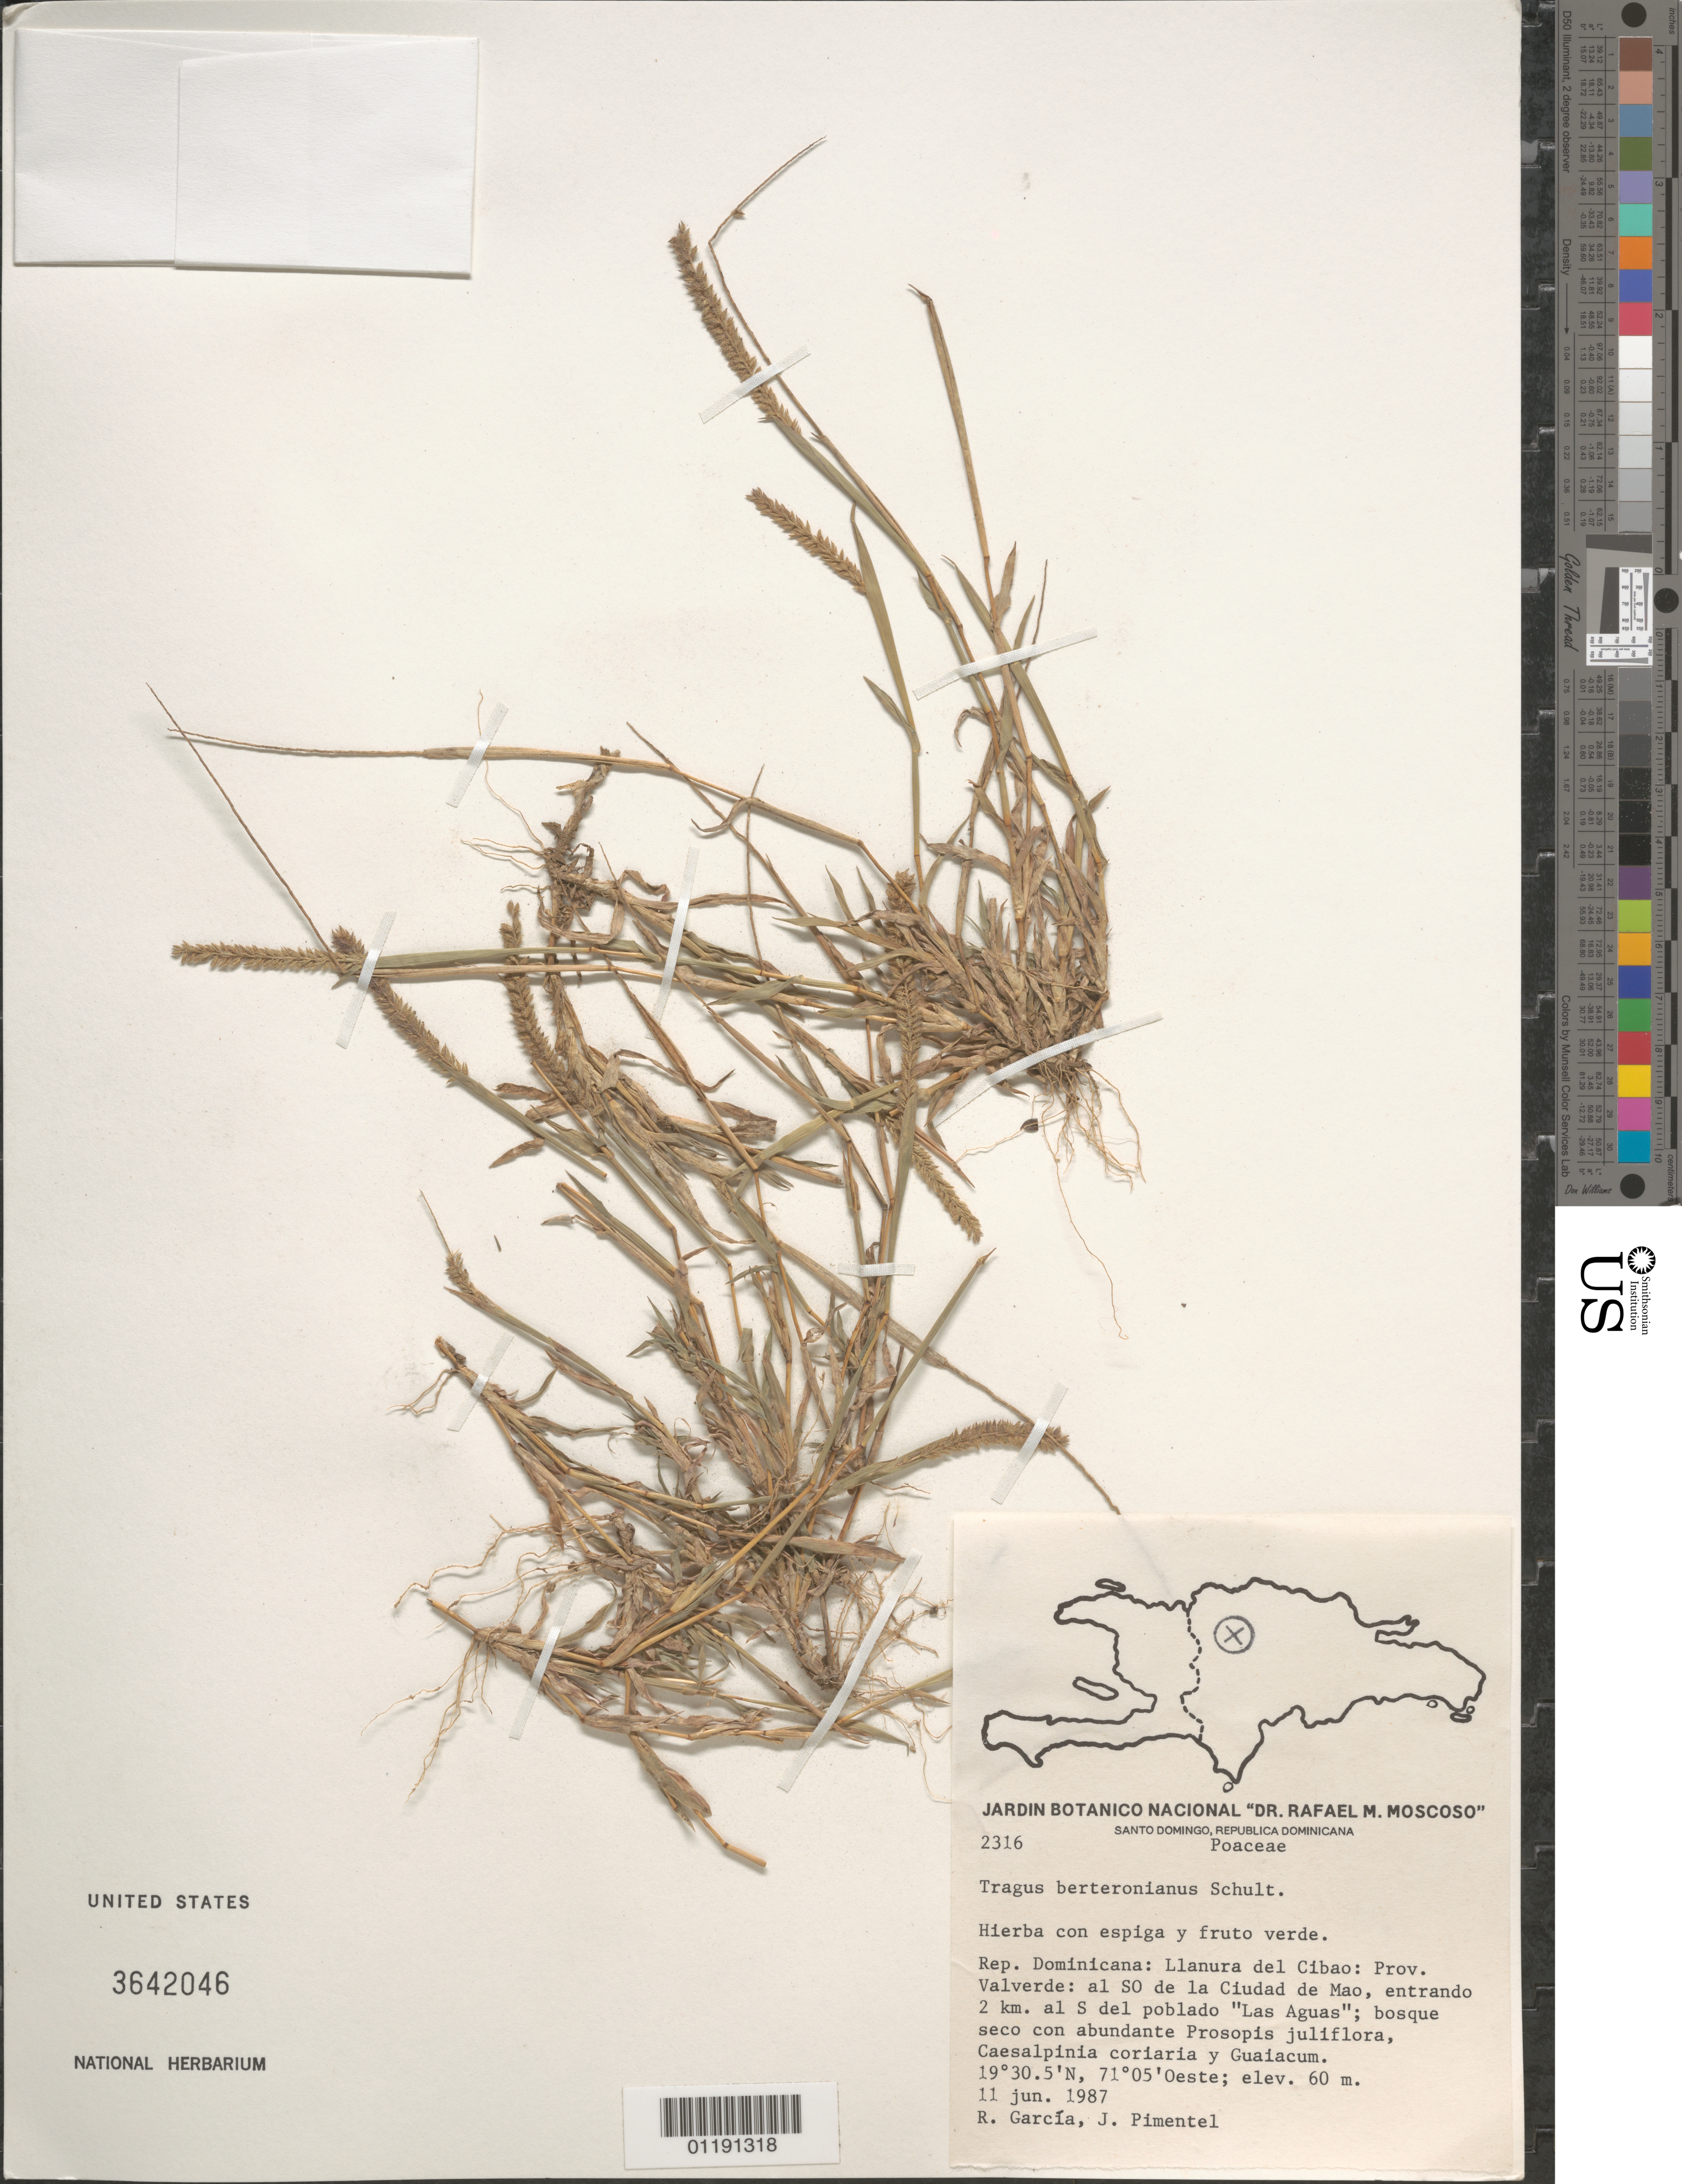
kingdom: Plantae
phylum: Tracheophyta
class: Liliopsida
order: Poales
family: Poaceae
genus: Tragus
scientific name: Tragus berteronianus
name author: Schult.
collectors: R. García & J. Pimentel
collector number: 2316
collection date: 1987-06-11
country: Dominican Republic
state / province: Valverde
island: Hispaniola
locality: Llanura del Cibao: SW of Mao City, entering 2 km S of the town "Las Aguas."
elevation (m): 60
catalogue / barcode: US 3642046